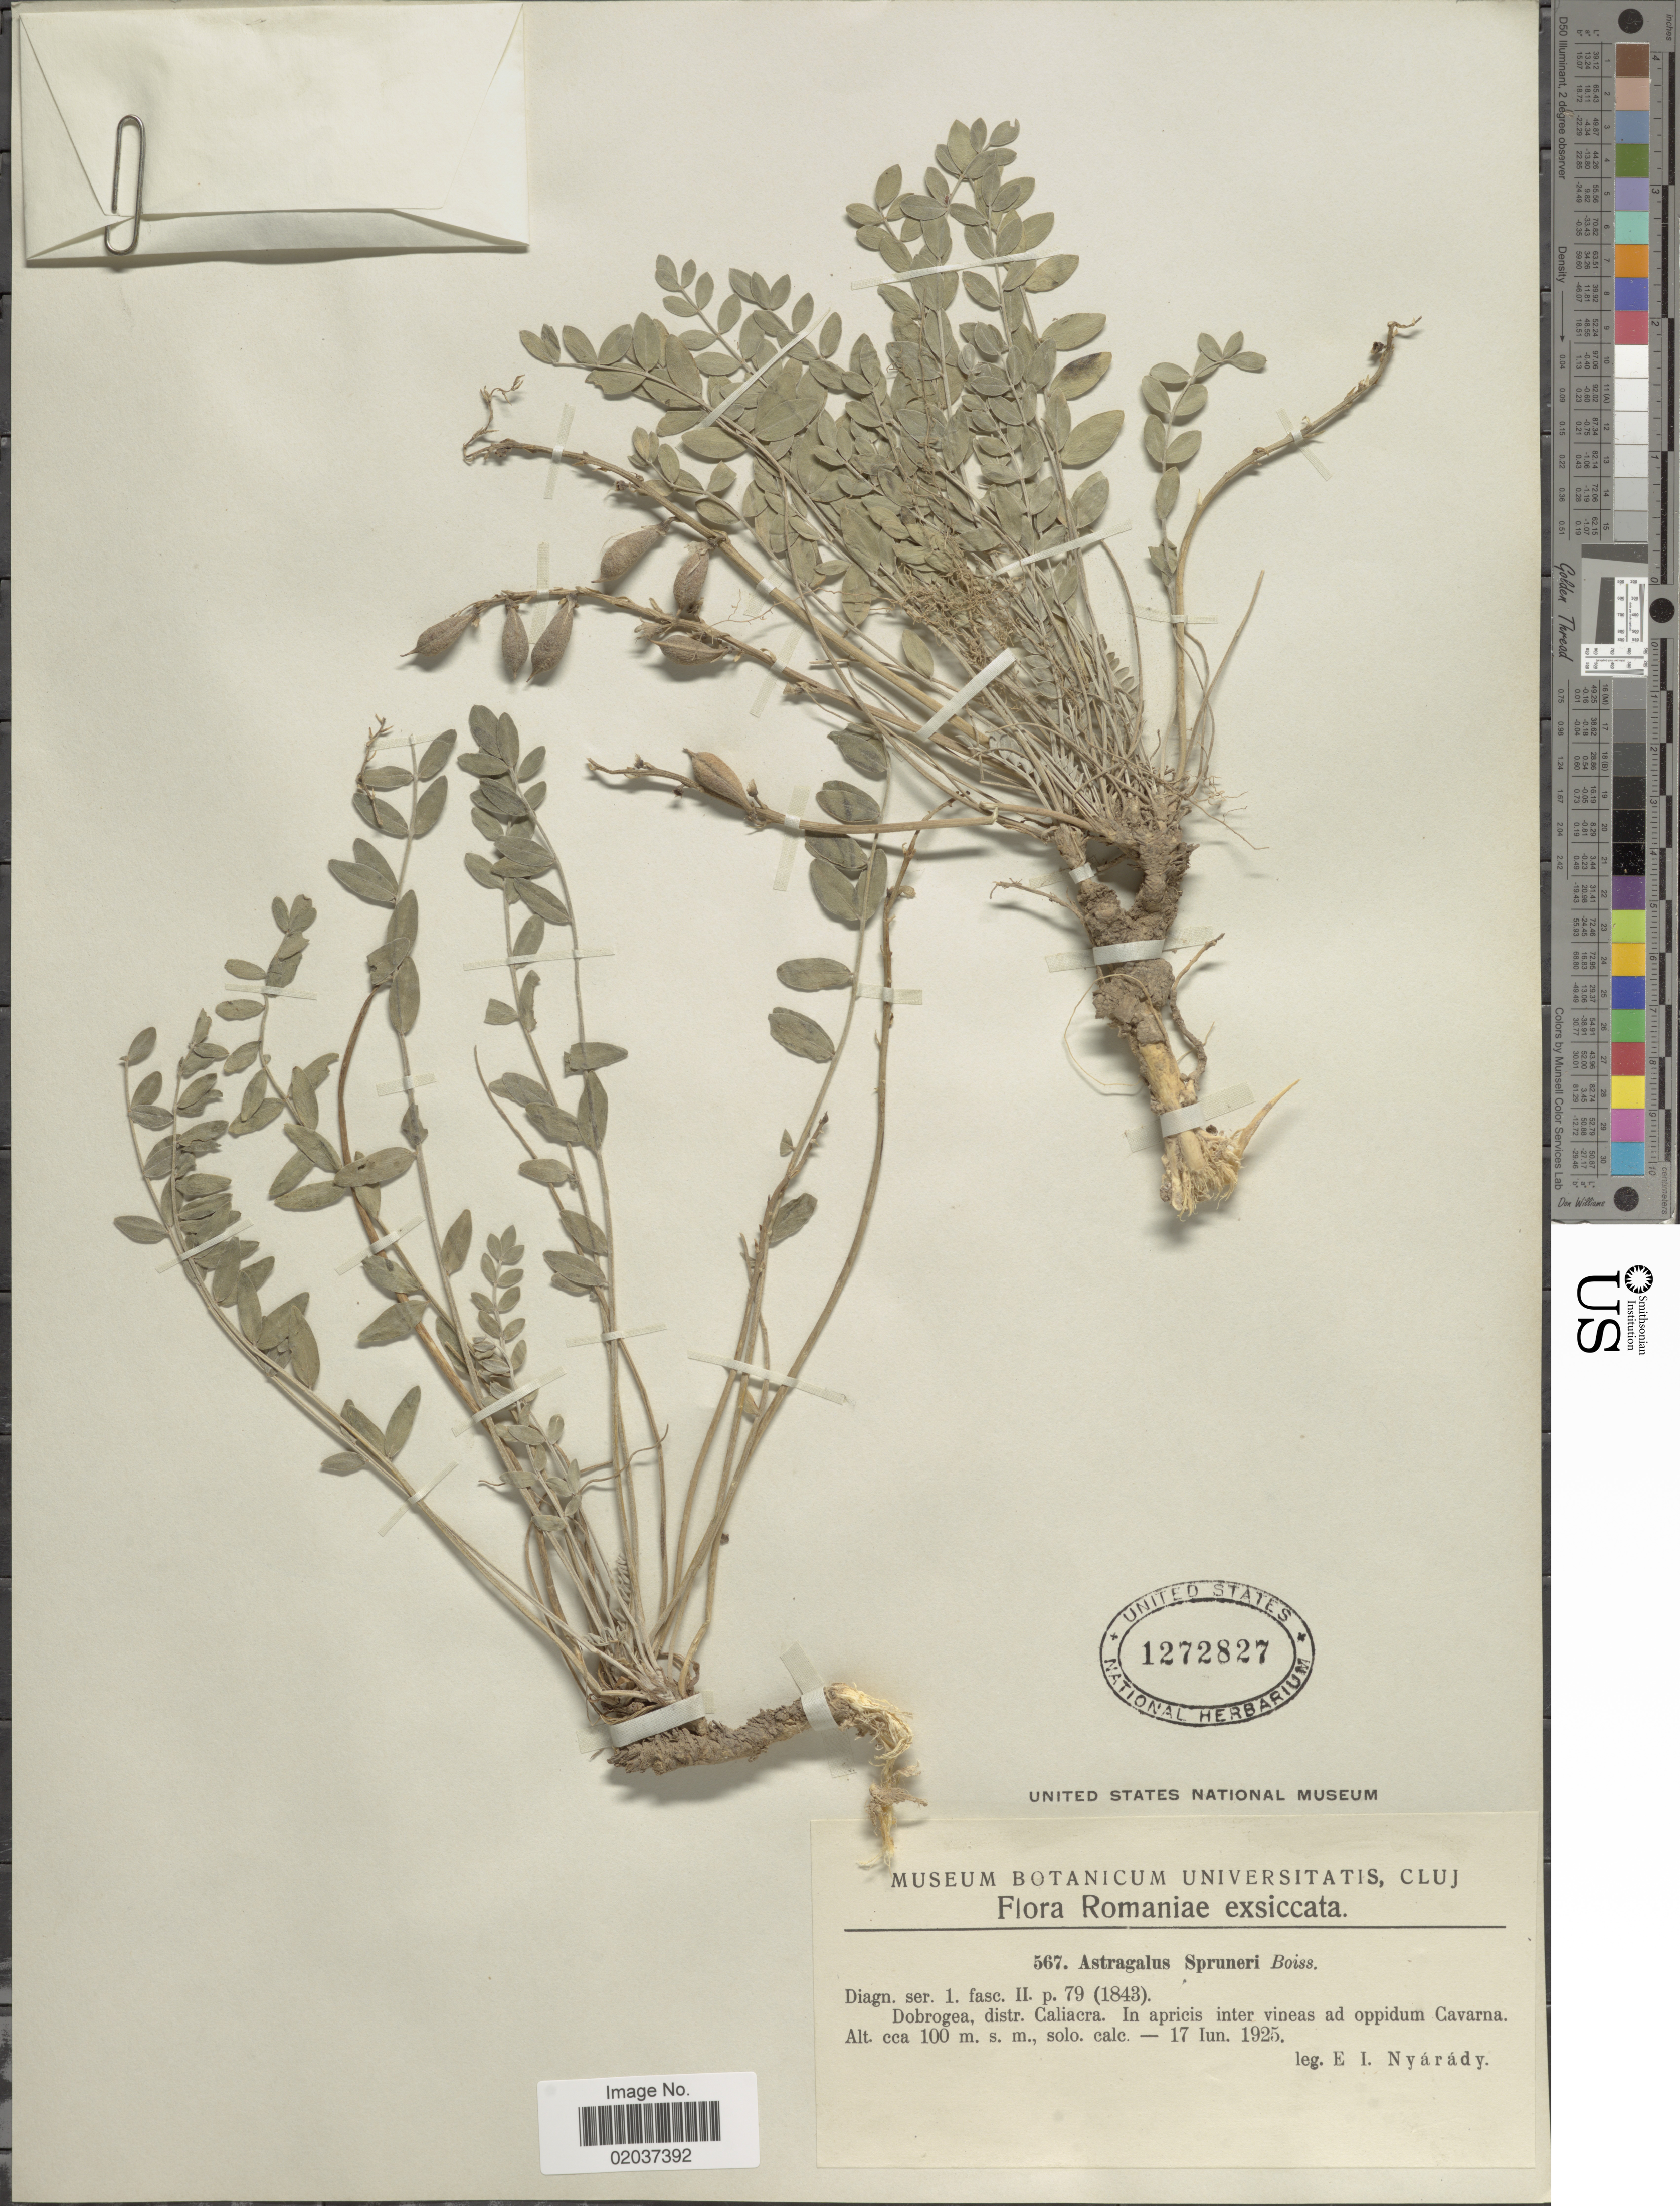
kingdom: Plantae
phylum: Tracheophyta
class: Magnoliopsida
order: Fabales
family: Fabaceae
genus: Astragalus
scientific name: Astragalus spruneri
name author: Boiss.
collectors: E. Nyárády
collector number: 567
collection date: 1925-06-17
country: Romania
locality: Dobrogea, distr. Caliacra, In apricis inter vineas ad oppidum Cavarna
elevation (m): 100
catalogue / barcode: US 1272827